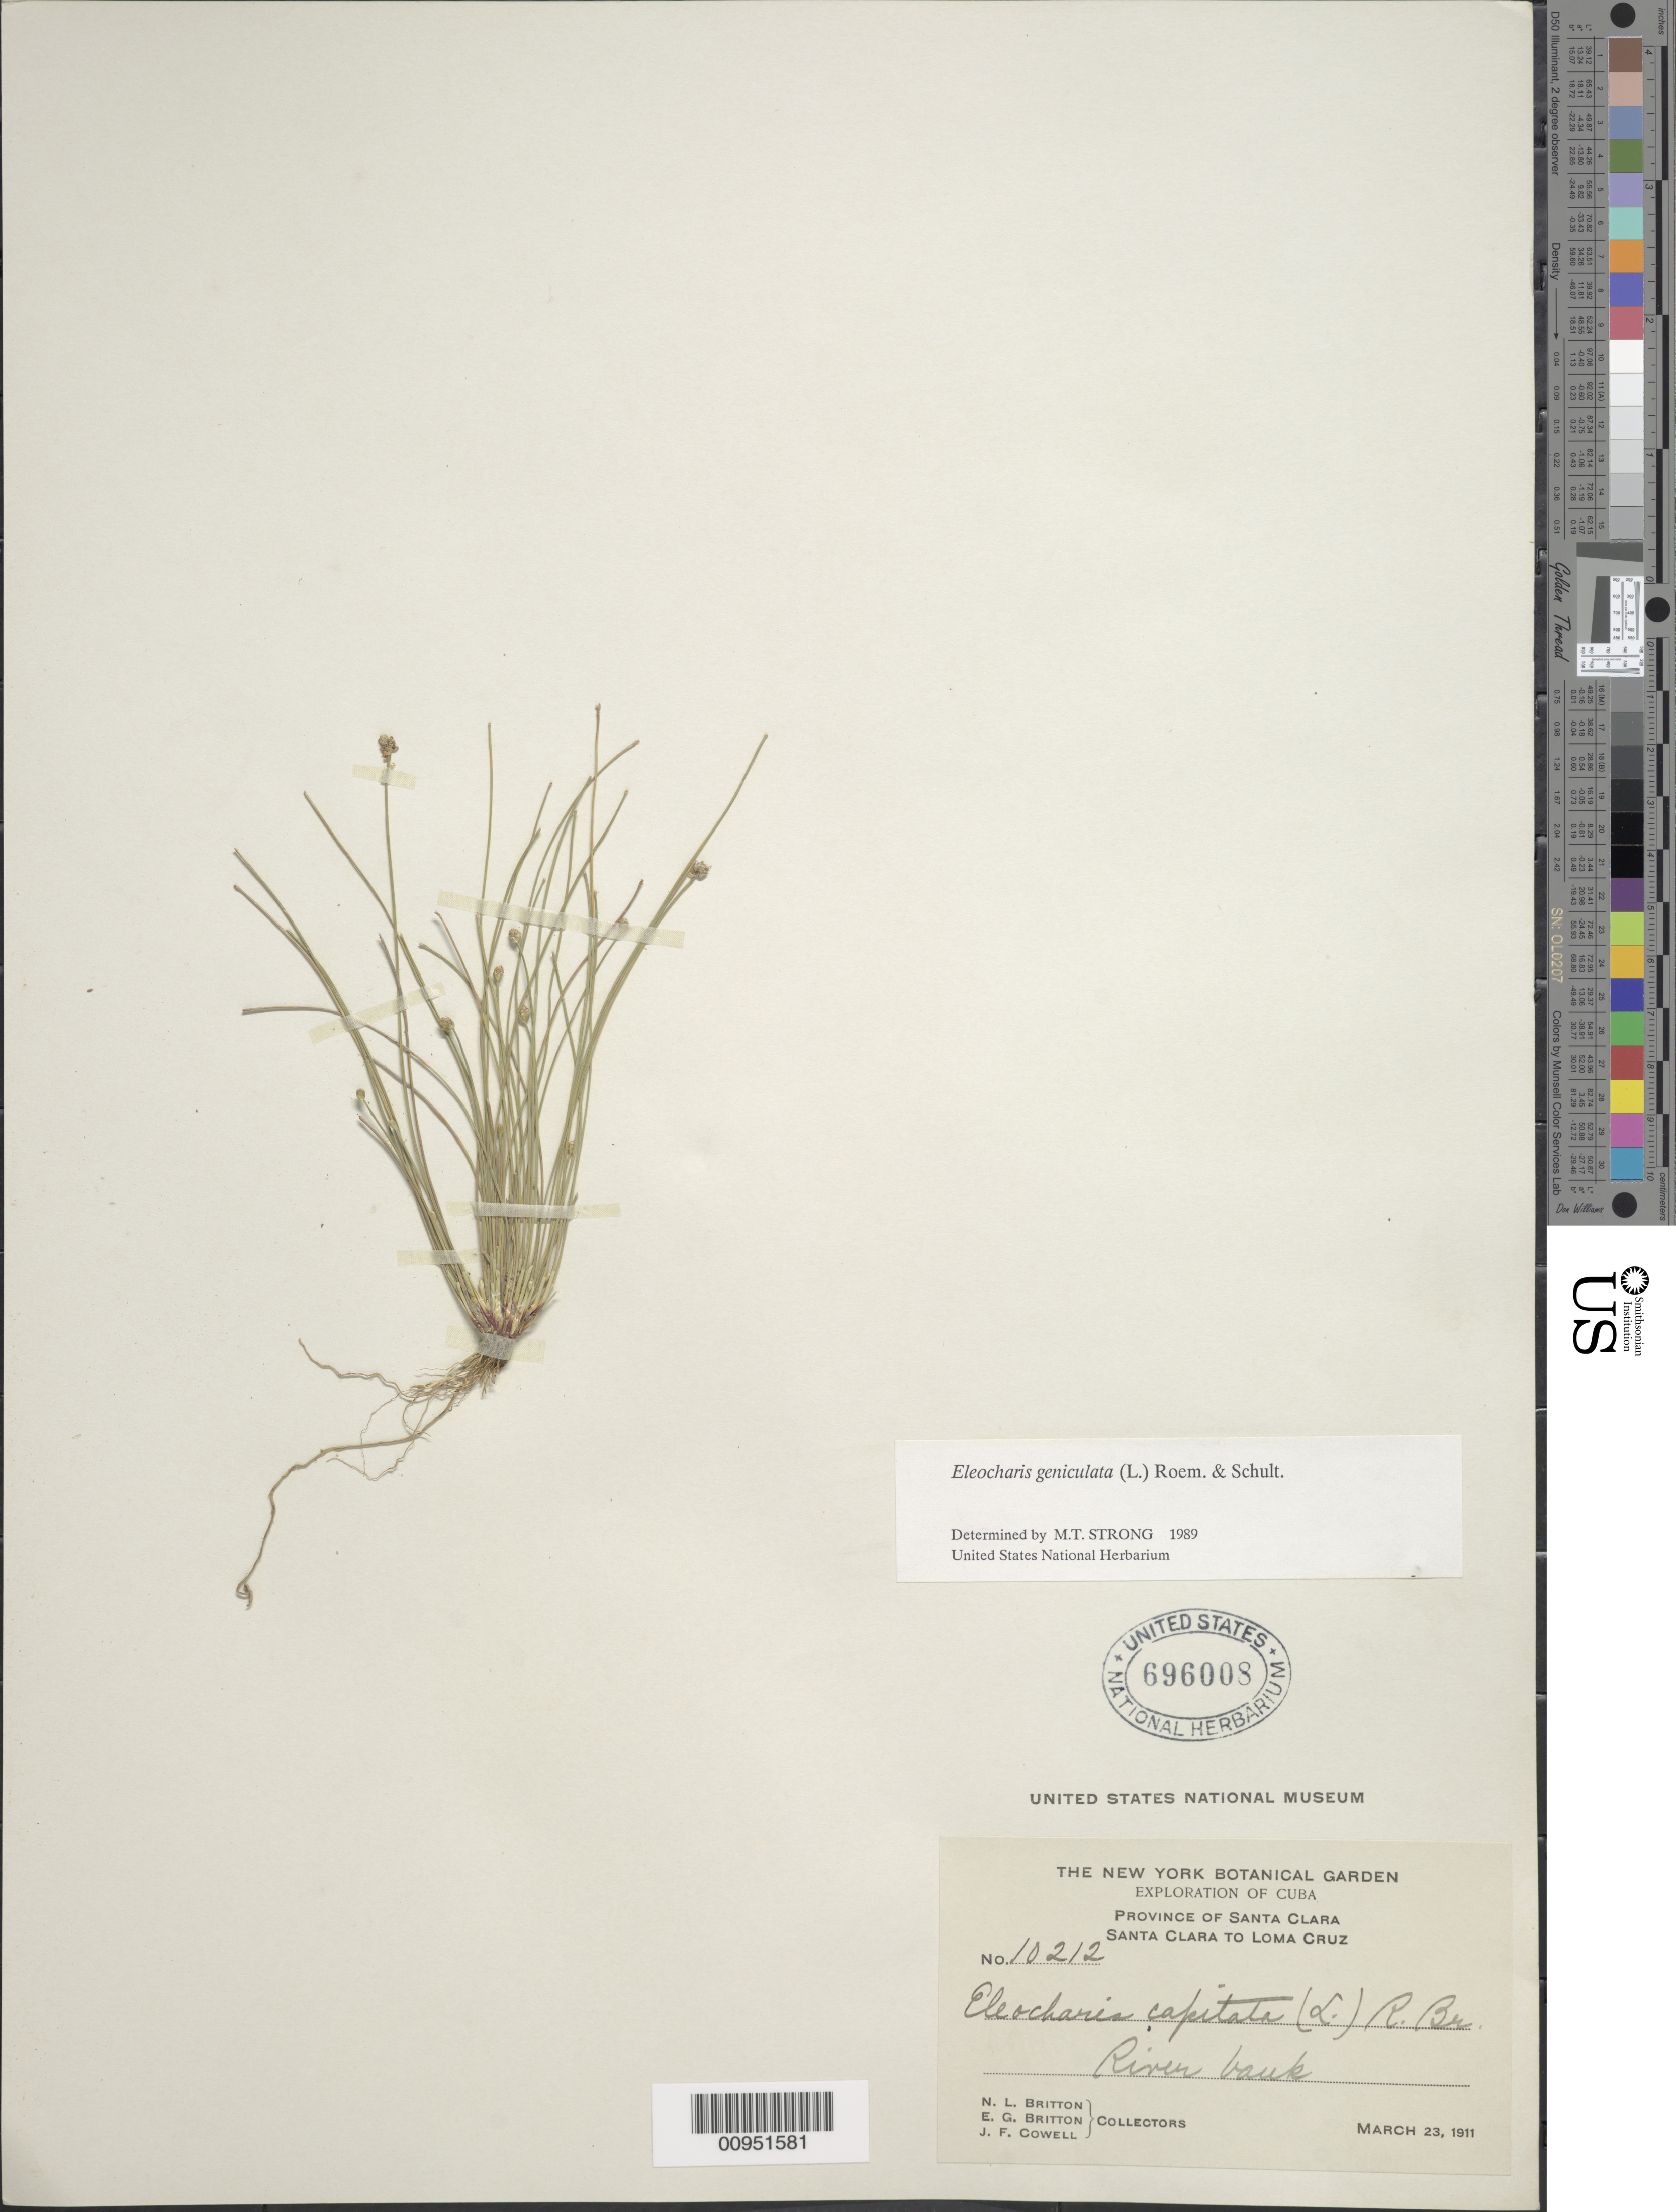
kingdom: Plantae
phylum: Tracheophyta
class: Liliopsida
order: Poales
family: Cyperaceae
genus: Eleocharis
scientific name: Eleocharis geniculata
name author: (L.) Roem. & Schult.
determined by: Strong, M. T., (US), Smithsonian Institution - National Museum of Natural History (UNITED STATES)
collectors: N. Britton, E. G. Britton & P. Wilson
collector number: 10212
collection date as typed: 23 Mar 1911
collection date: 1911-03-23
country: Cuba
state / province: Las Villas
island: Cuba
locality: Santa Clara to Loma Cruz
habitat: River bank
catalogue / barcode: US 696008